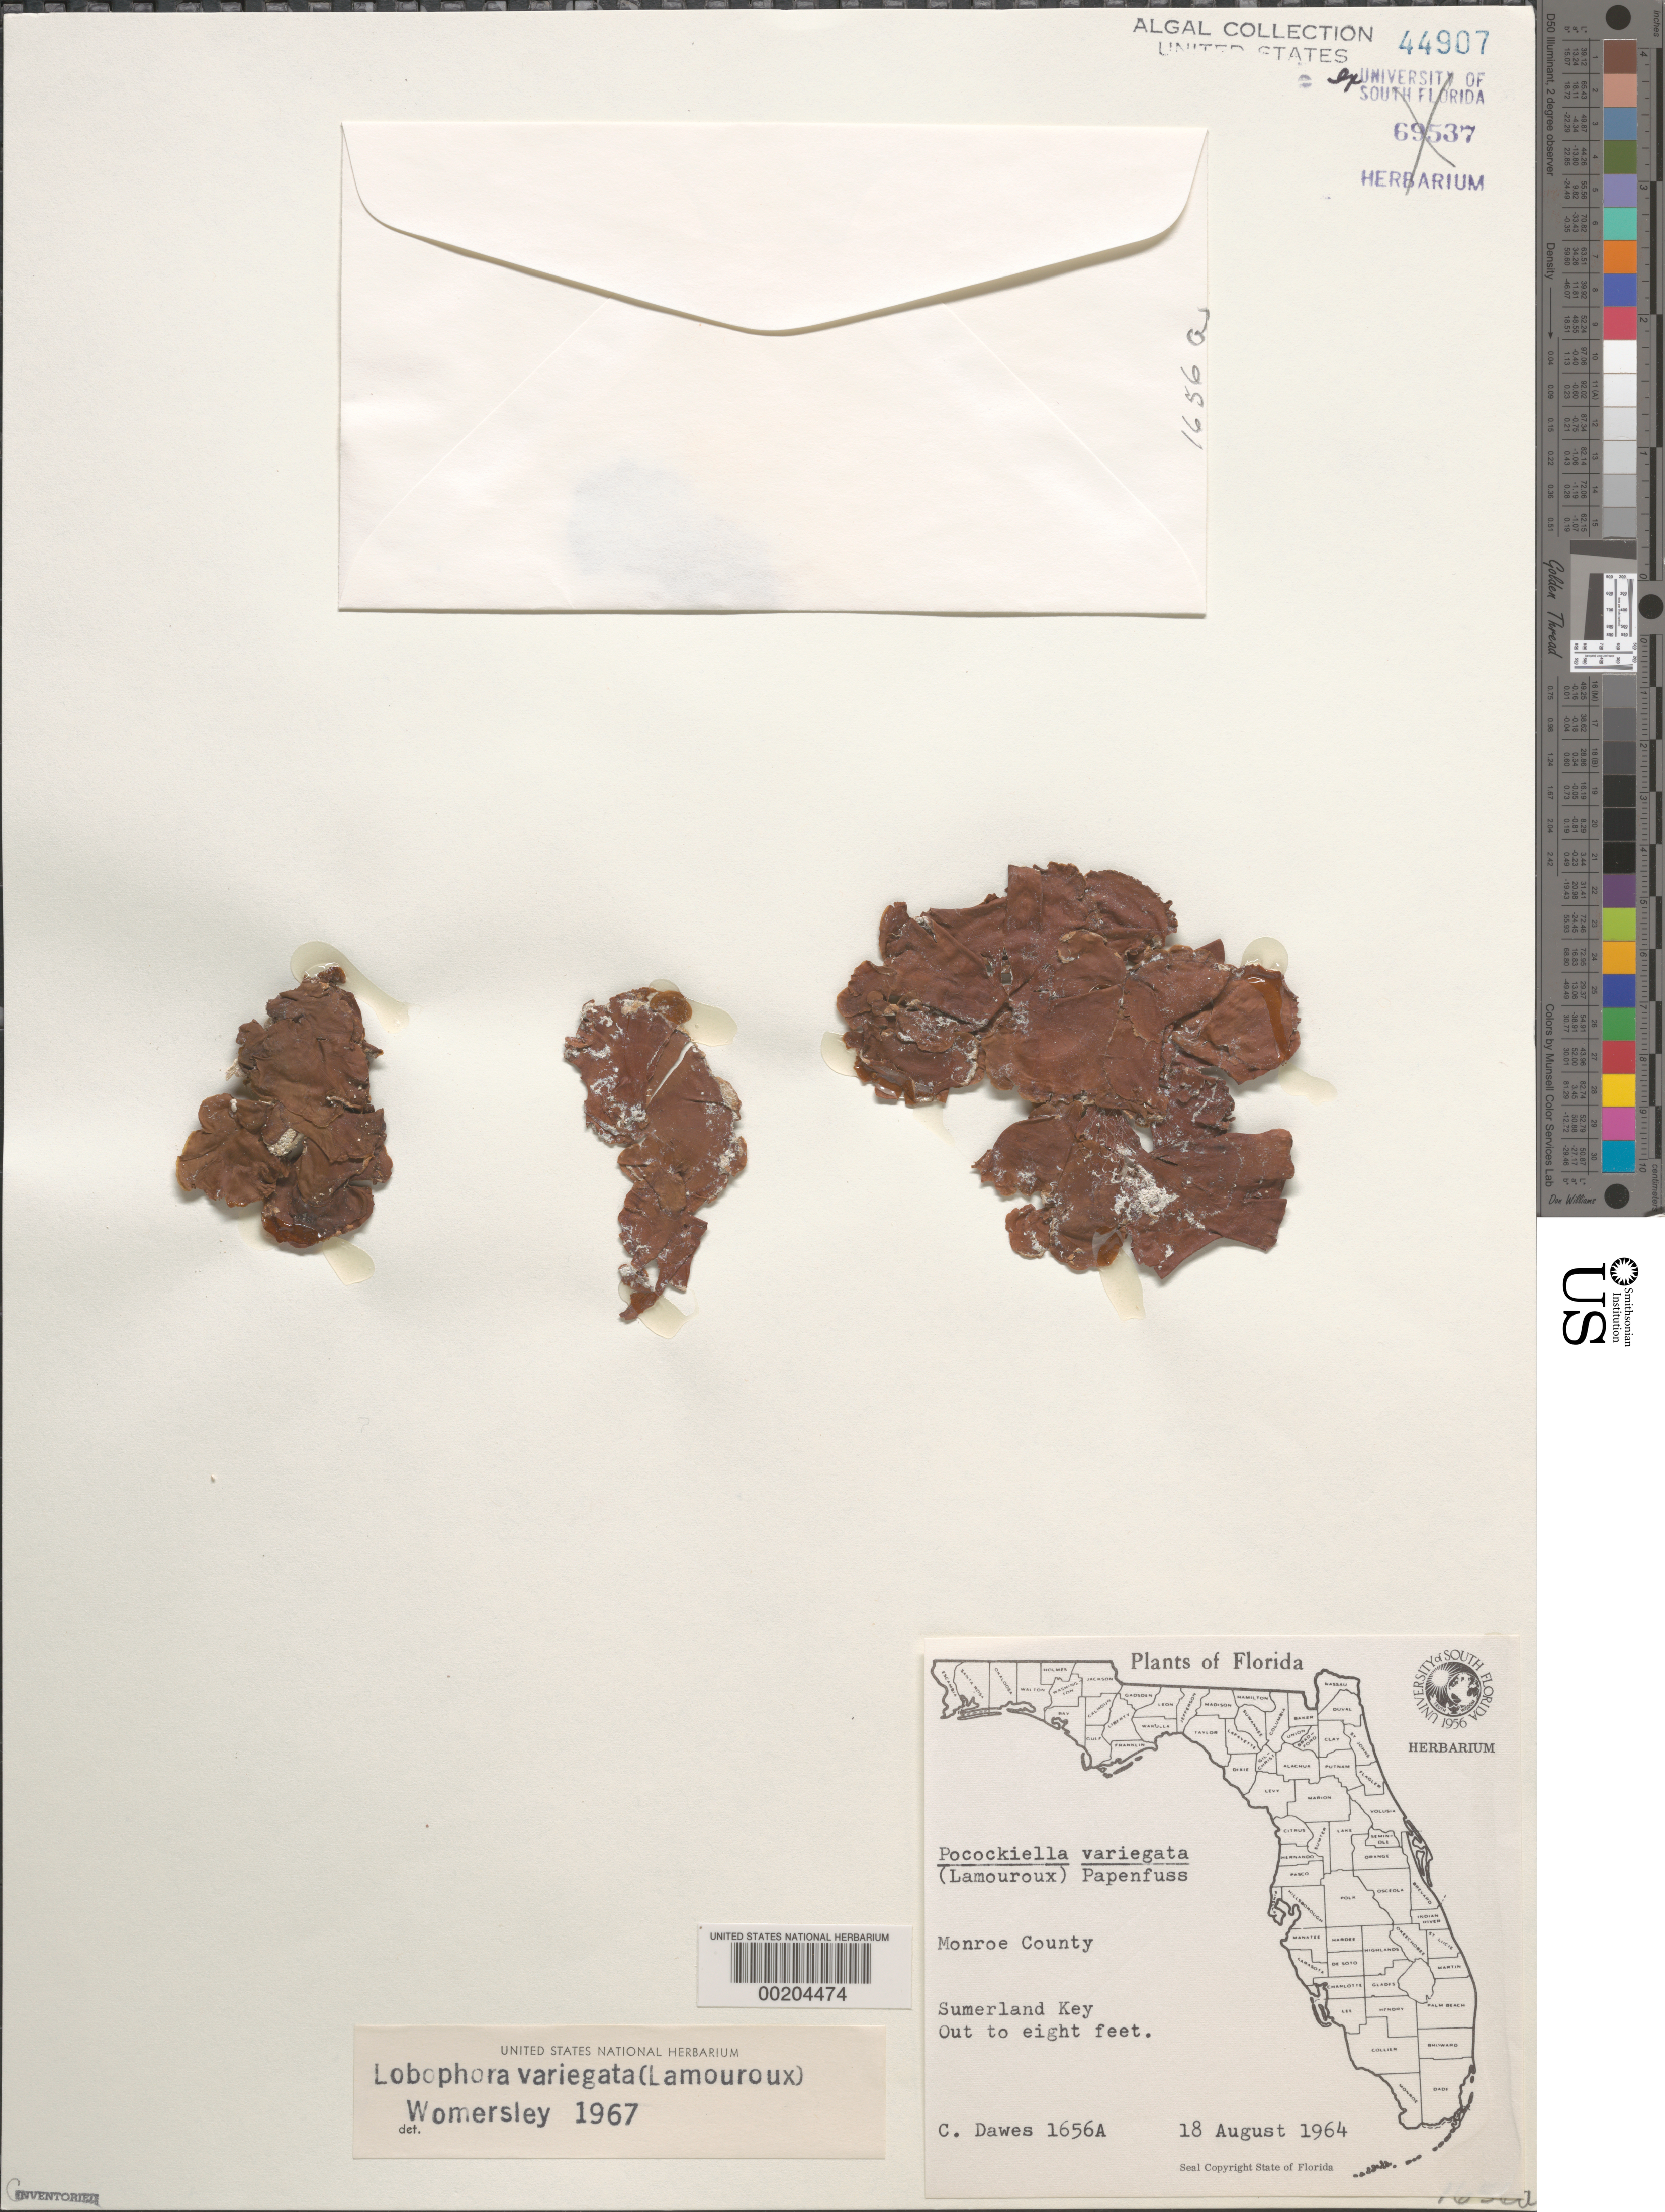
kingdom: Chromista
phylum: Ochrophyta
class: Phaeophyceae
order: Dictyotales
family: Dictyotaceae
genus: Lobophora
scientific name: Lobophora variegata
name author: (J.V.Lamouroux) Womersley & E.C. Oliveira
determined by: Womersley, H. B. S.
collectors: C. Dawes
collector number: Cjd 1656a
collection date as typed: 18 Aug 1964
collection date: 1964-08-18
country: United States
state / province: Florida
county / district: Monroe County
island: Summerland Key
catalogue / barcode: US 44907